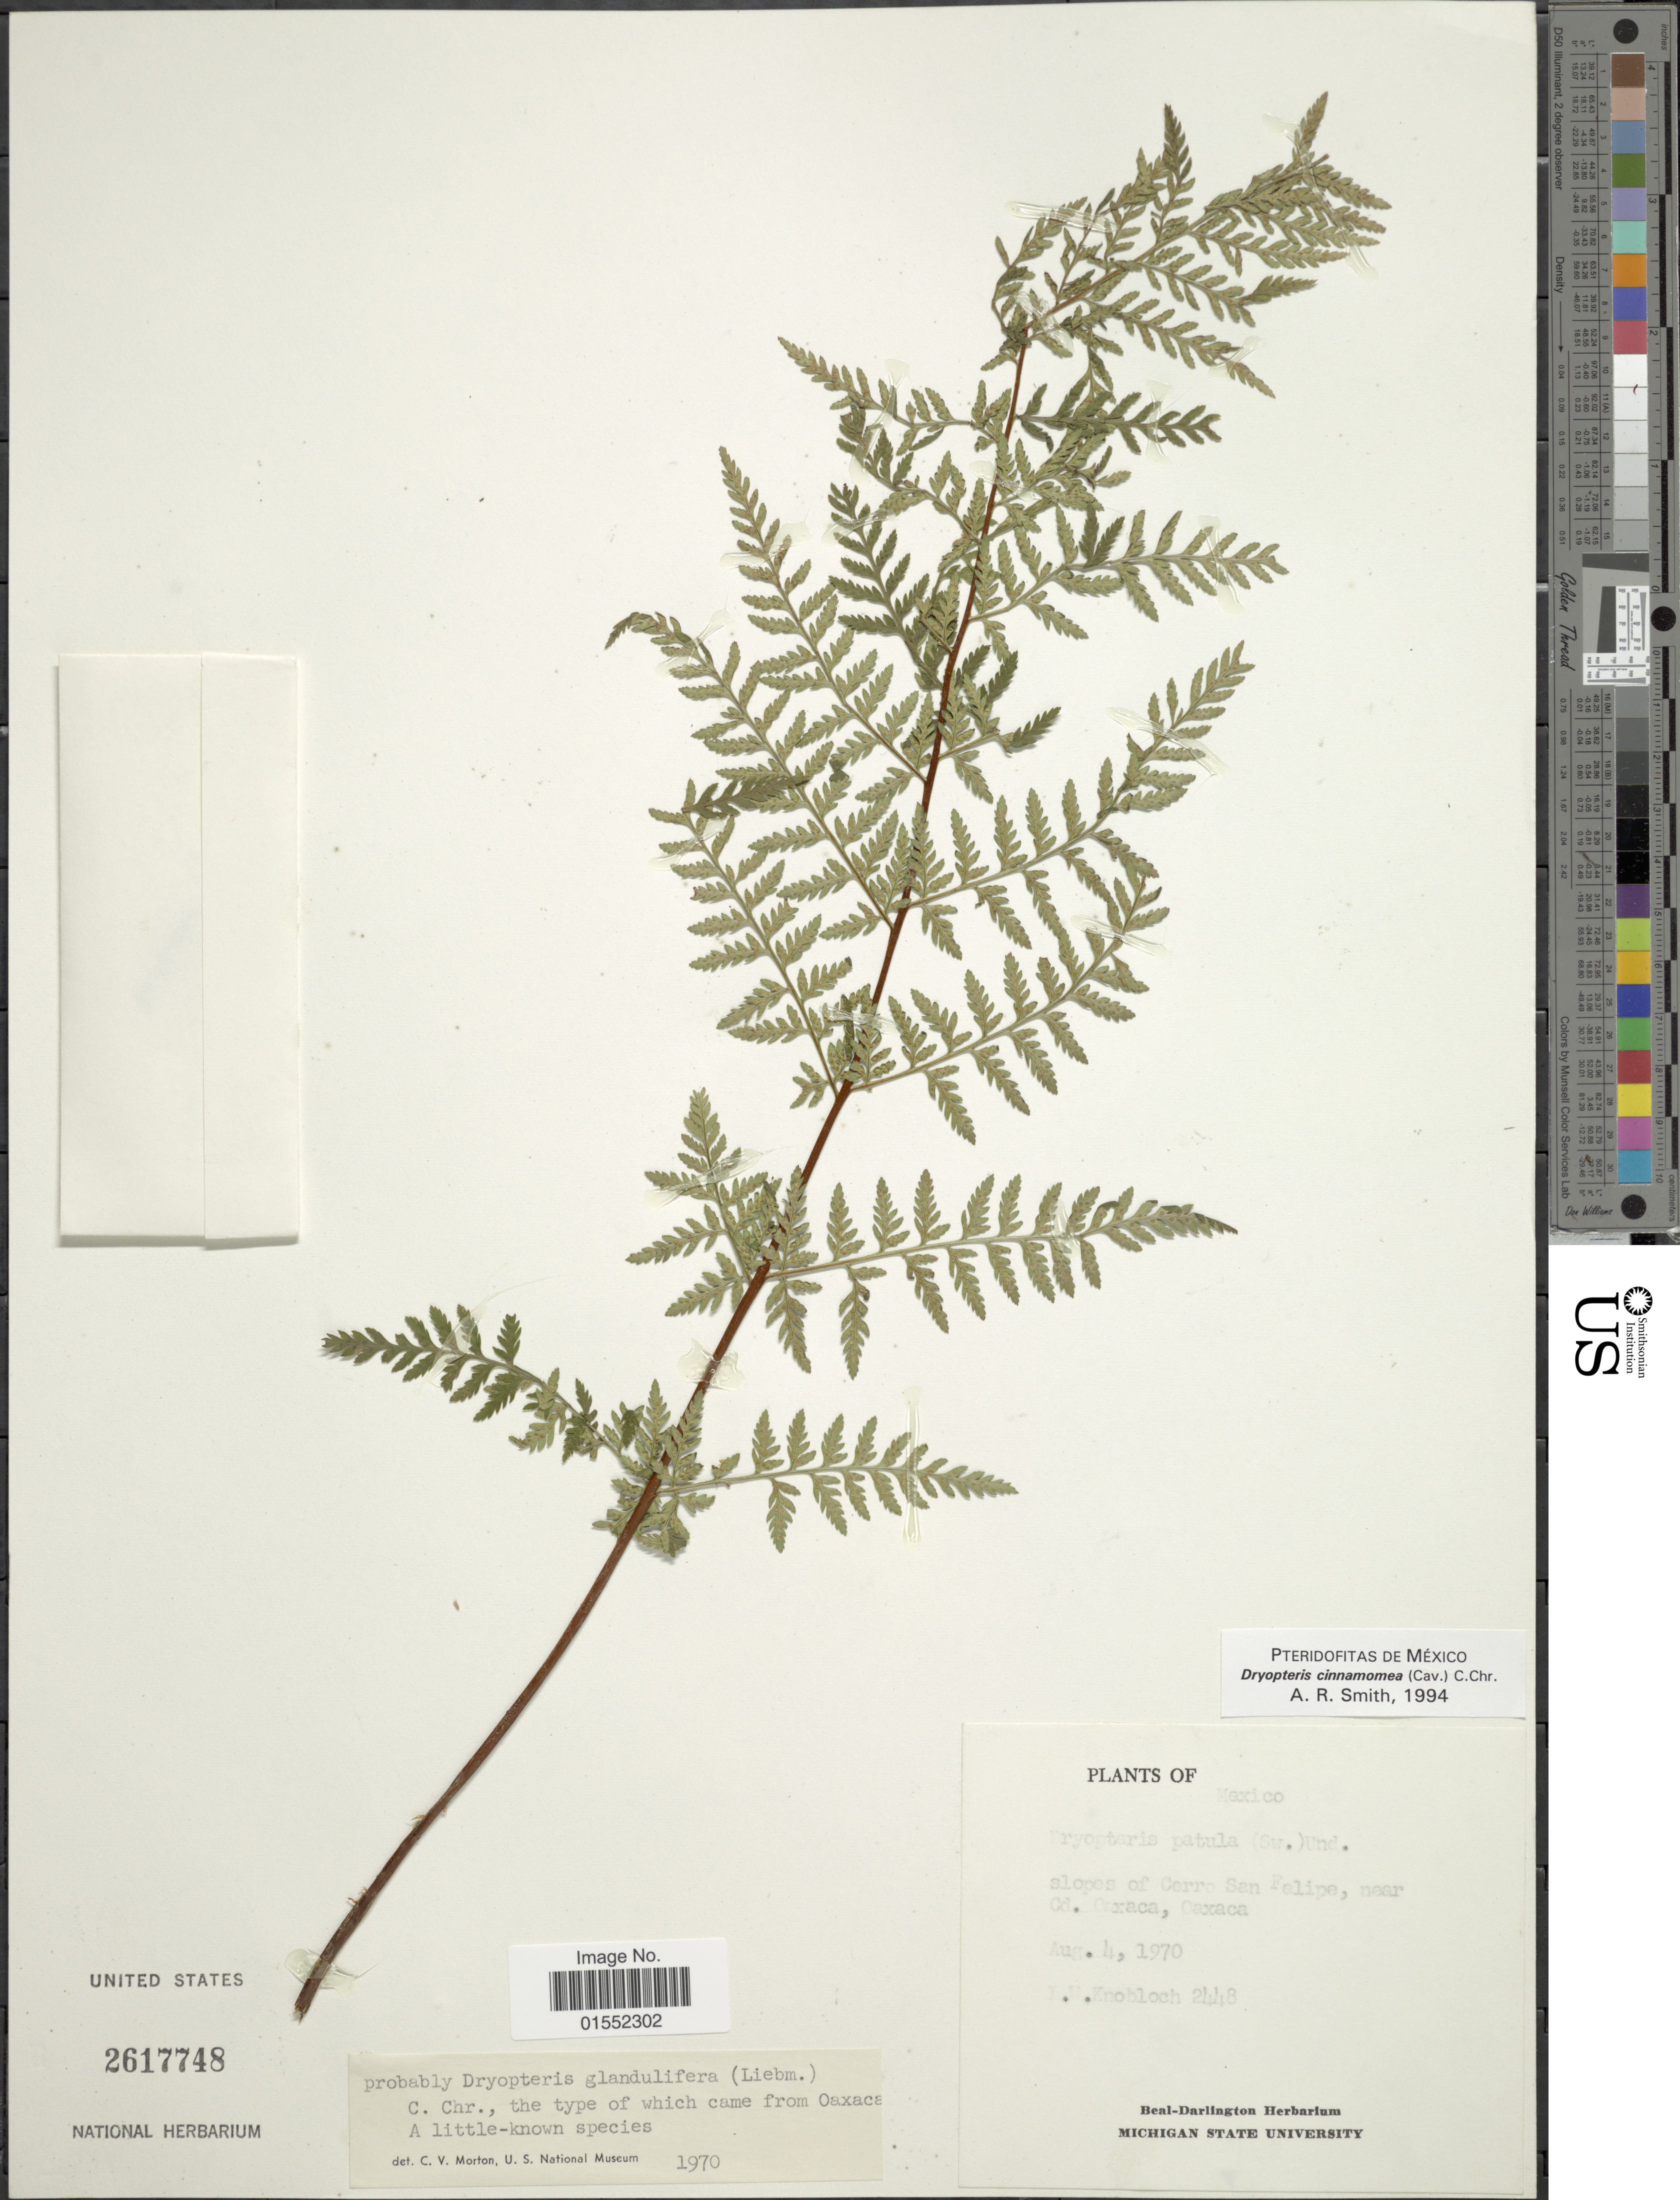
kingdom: Plantae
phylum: Tracheophyta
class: Polypodiopsida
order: Polypodiales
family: Dryopteridaceae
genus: Dryopteris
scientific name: Dryopteris cinnamomea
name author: (Cav.) C. Chr.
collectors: I. W. Knobloch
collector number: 2448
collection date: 1970-08-04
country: Mexico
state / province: Oaxaca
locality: Slopes of Cerra San Felipe, near Cd. Oaxaca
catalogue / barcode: US 2617748